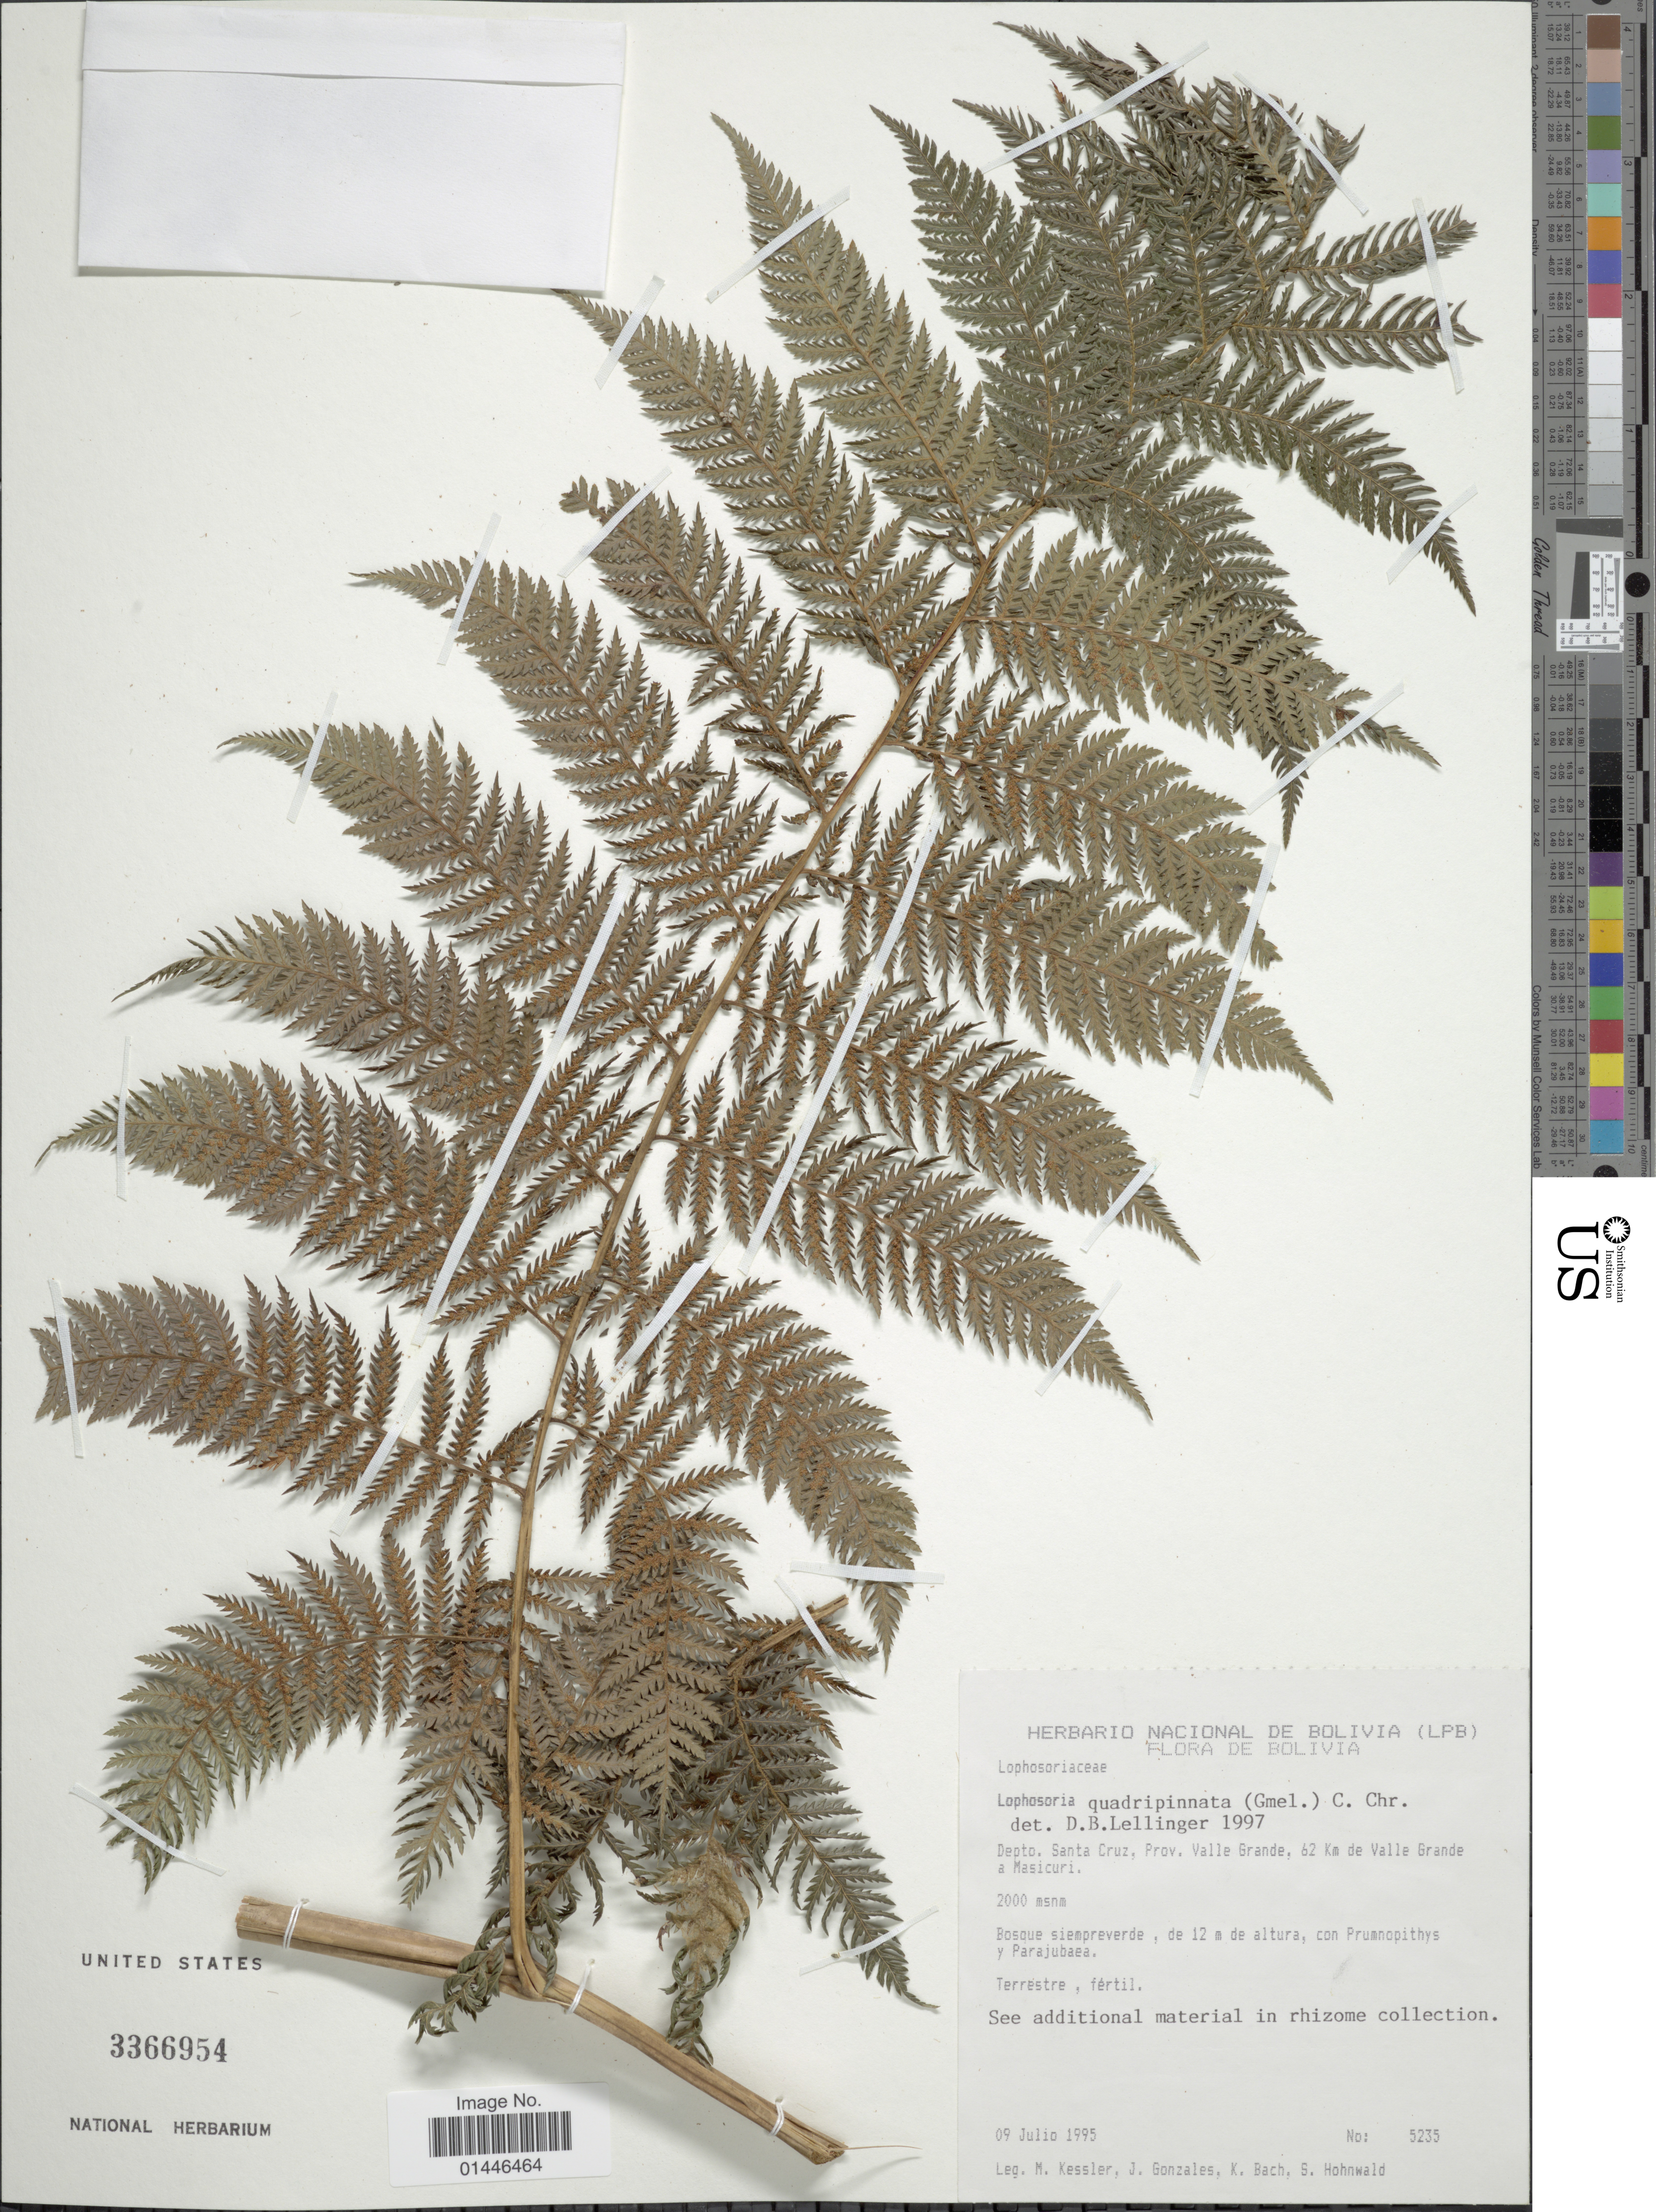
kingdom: Plantae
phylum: Tracheophyta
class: Polypodiopsida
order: Cyatheales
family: Dicksoniaceae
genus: Lophosoria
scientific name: Lophosoria quadripinnata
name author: (J.F. Gmel.) C. Chr.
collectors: M. Kessler, J. Gonzales, K. Bach & S. Hohnwald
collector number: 5235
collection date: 1995-07-09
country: Bolivia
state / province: Santa Cruz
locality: Prov. Valle Grande, 62 Km de Valle Grande A Masicuri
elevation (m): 2000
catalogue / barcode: US 3366954